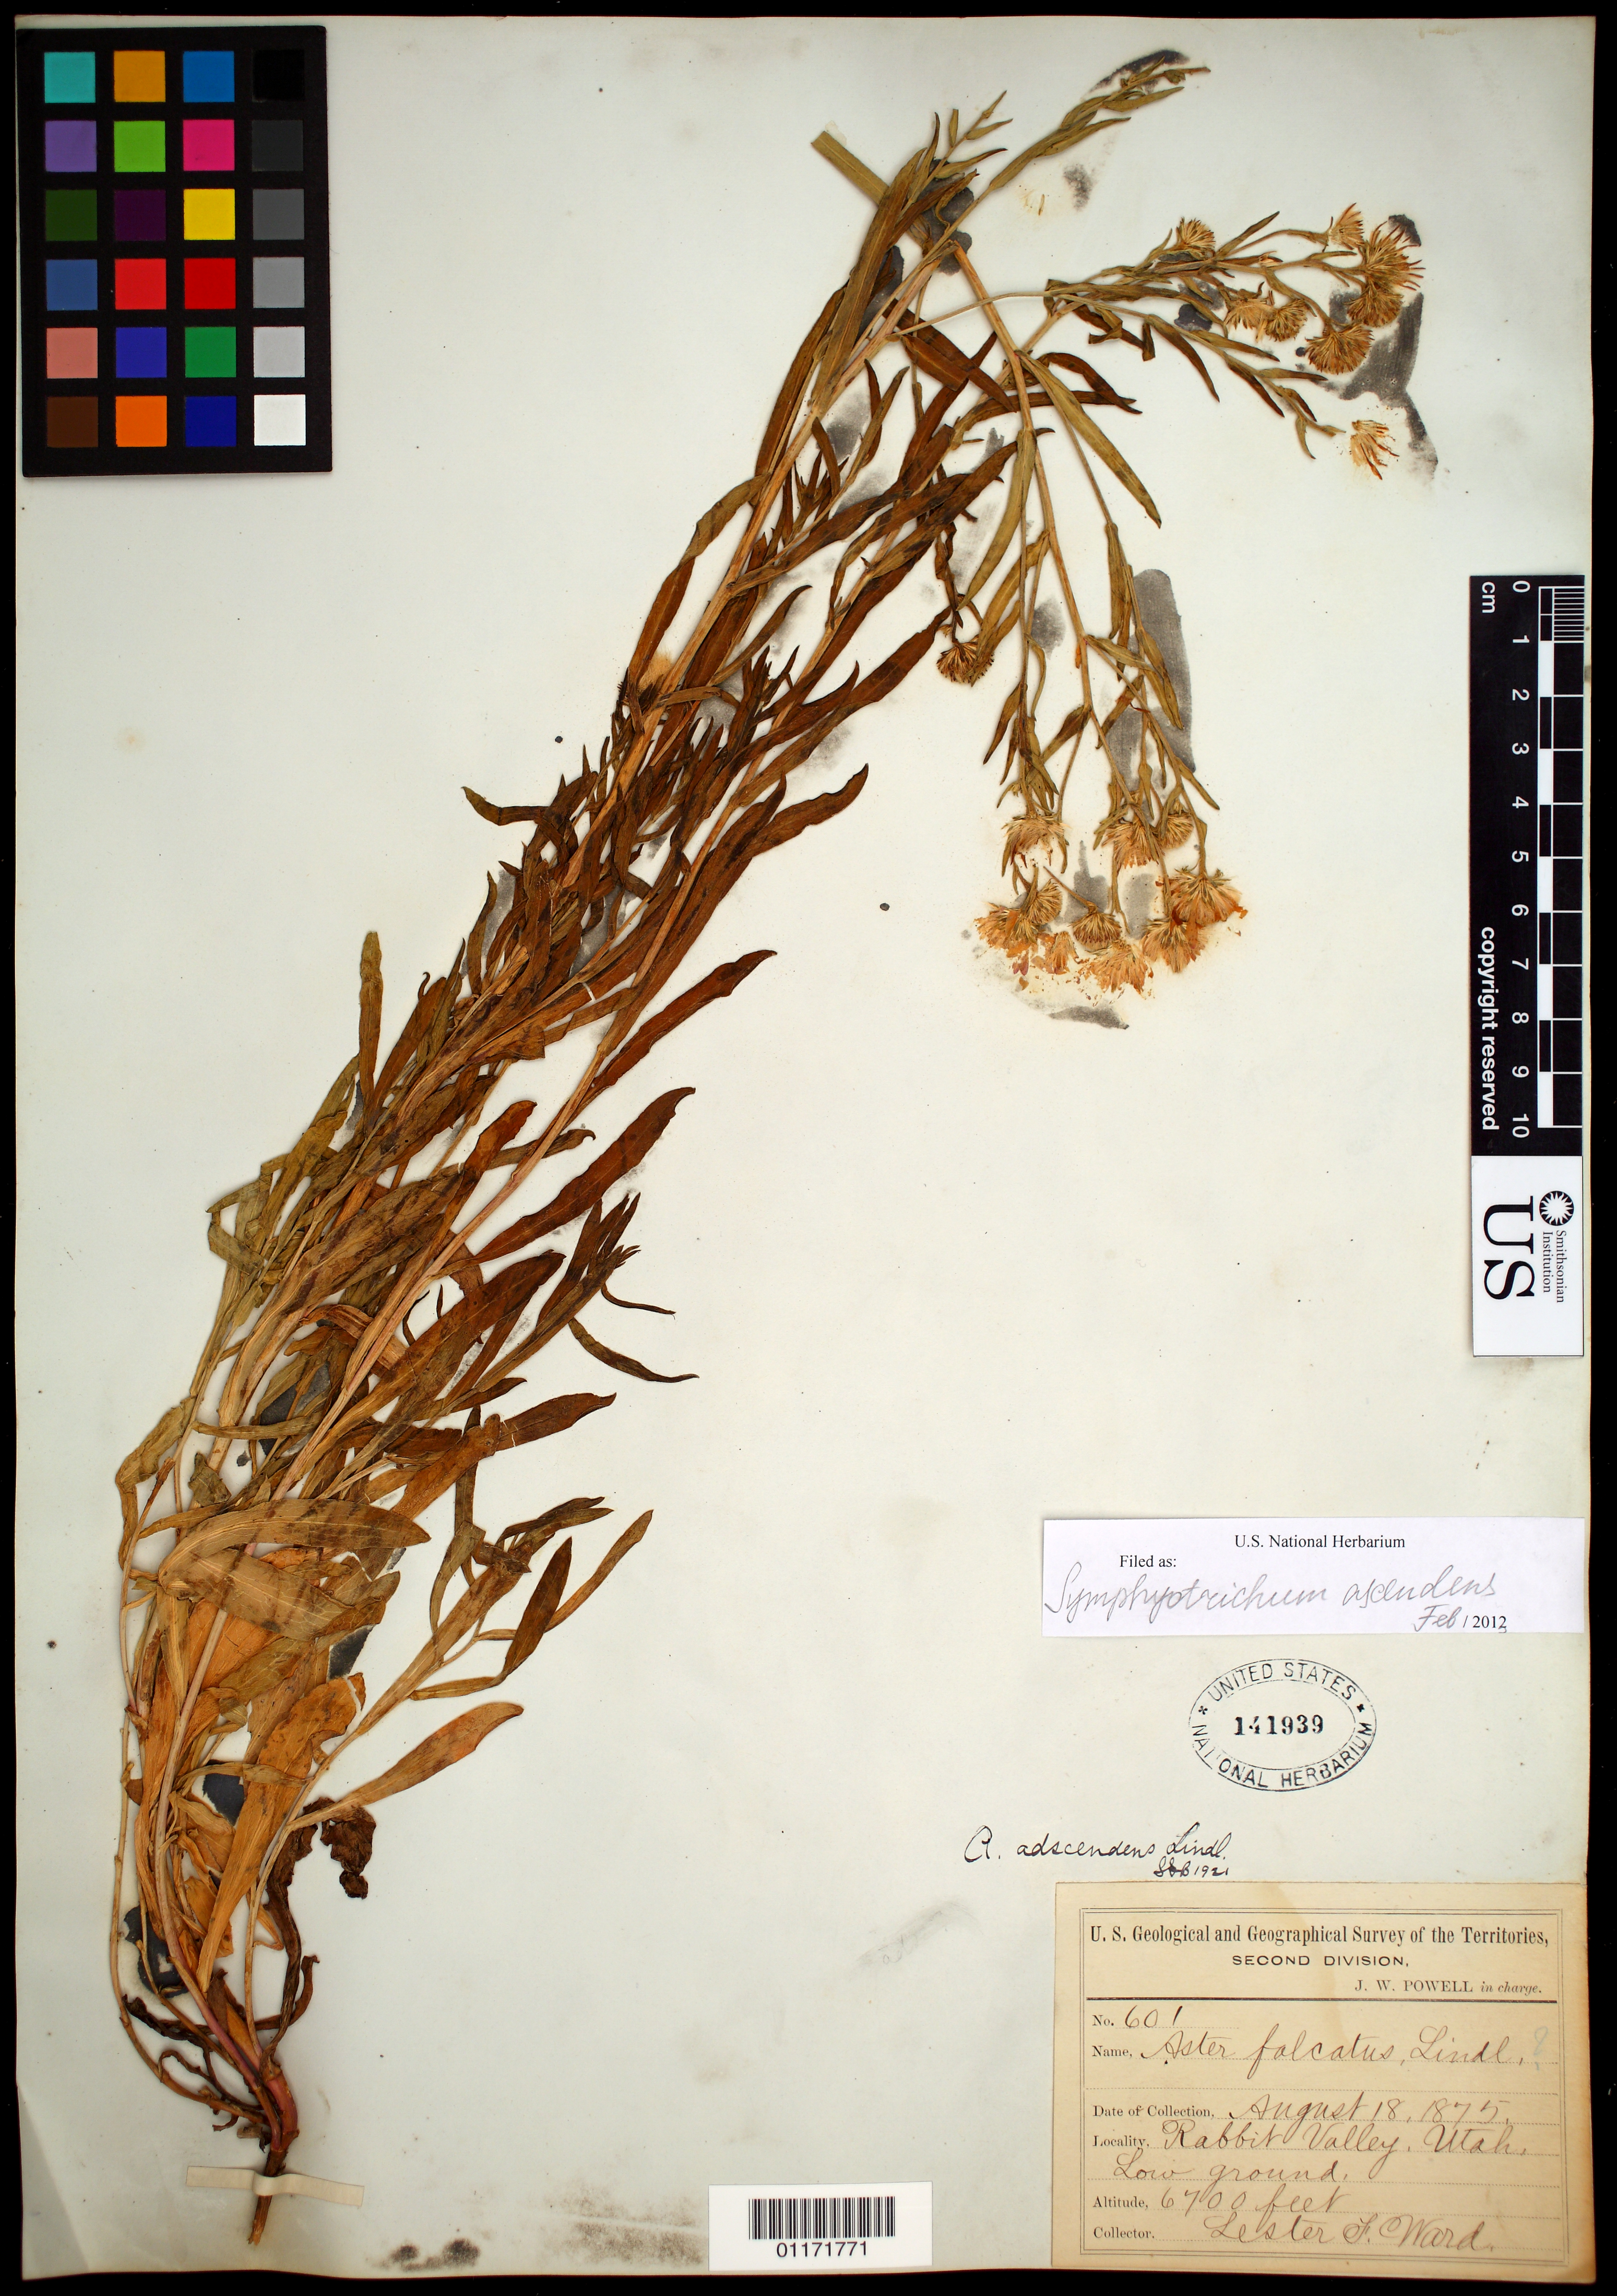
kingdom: Plantae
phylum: Tracheophyta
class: Magnoliopsida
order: Asterales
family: Asteraceae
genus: Symphyotrichum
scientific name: Symphyotrichum ascendens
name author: (Lindl.) G.L. Nesom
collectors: L. F. Ward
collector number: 601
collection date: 1875-04-18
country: United States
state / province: Utah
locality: Rabbit Valley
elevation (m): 2042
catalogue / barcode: US 141939